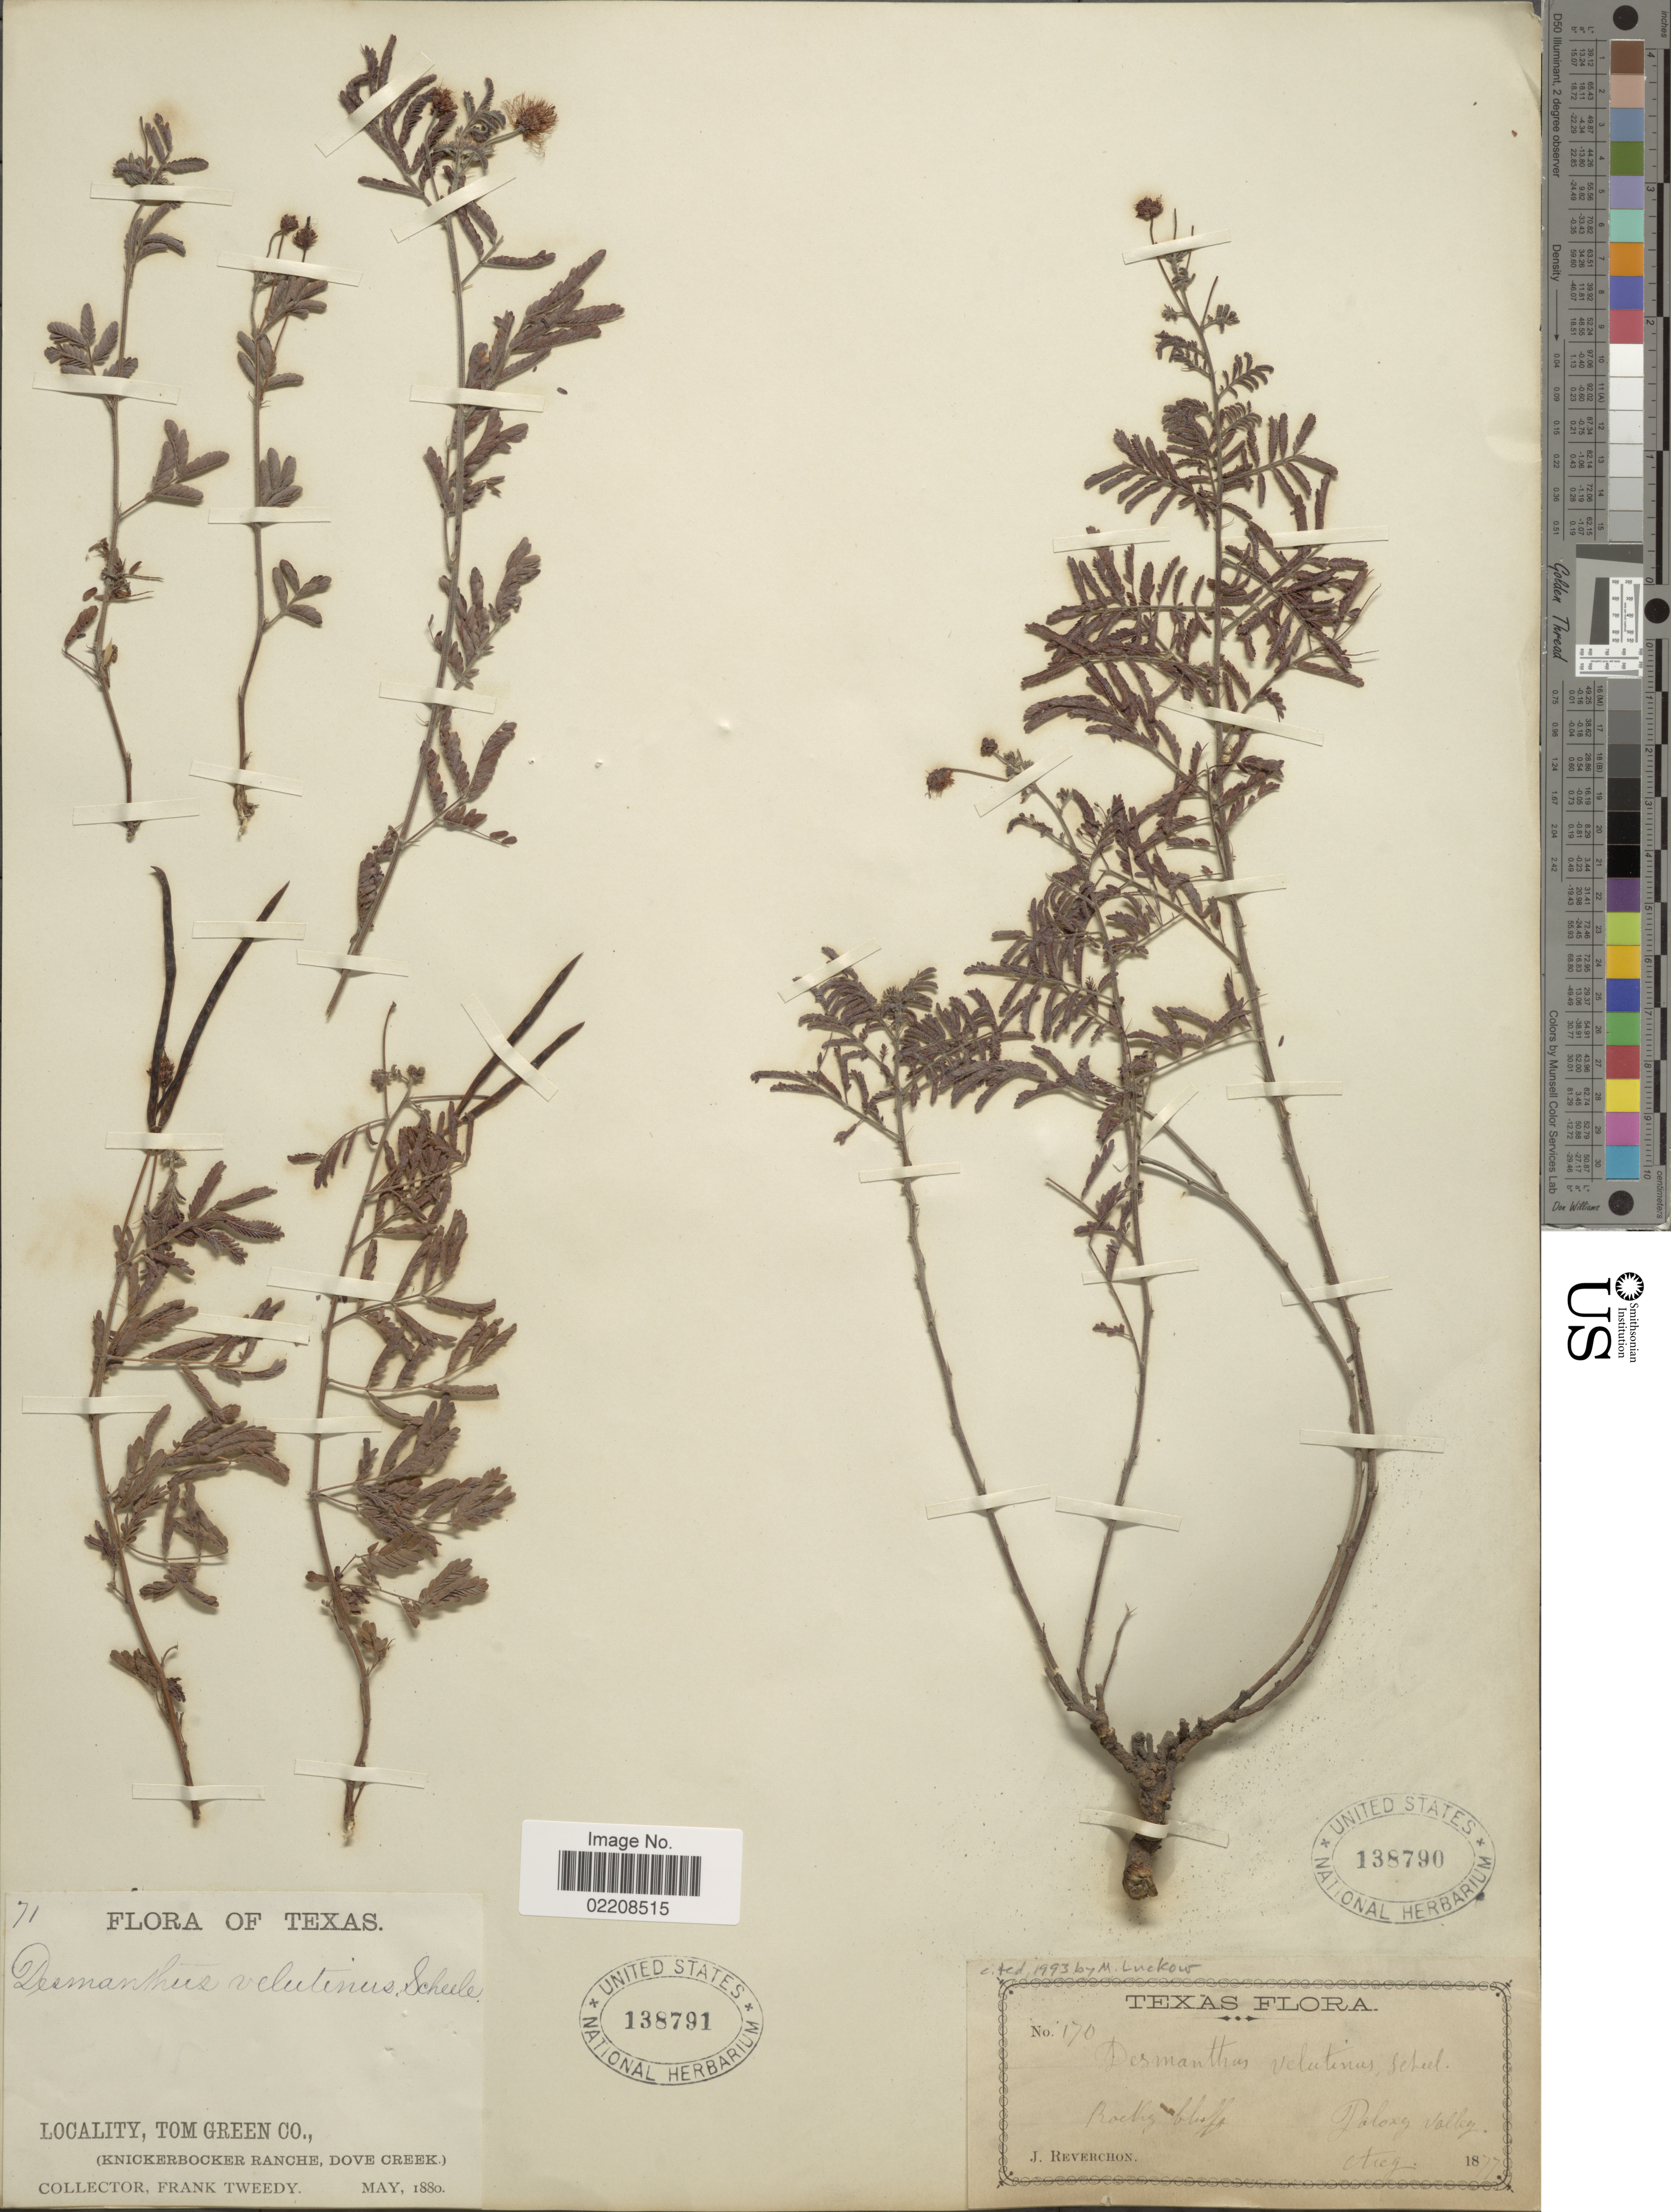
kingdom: Plantae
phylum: Tracheophyta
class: Magnoliopsida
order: Fabales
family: Fabaceae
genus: Desmanthus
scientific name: Desmanthus velutinus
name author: Scheele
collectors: J. Reverchon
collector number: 170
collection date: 1877-08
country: United States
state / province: Texas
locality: Rocky bluffs, Paloxy Valley.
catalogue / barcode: US 138790